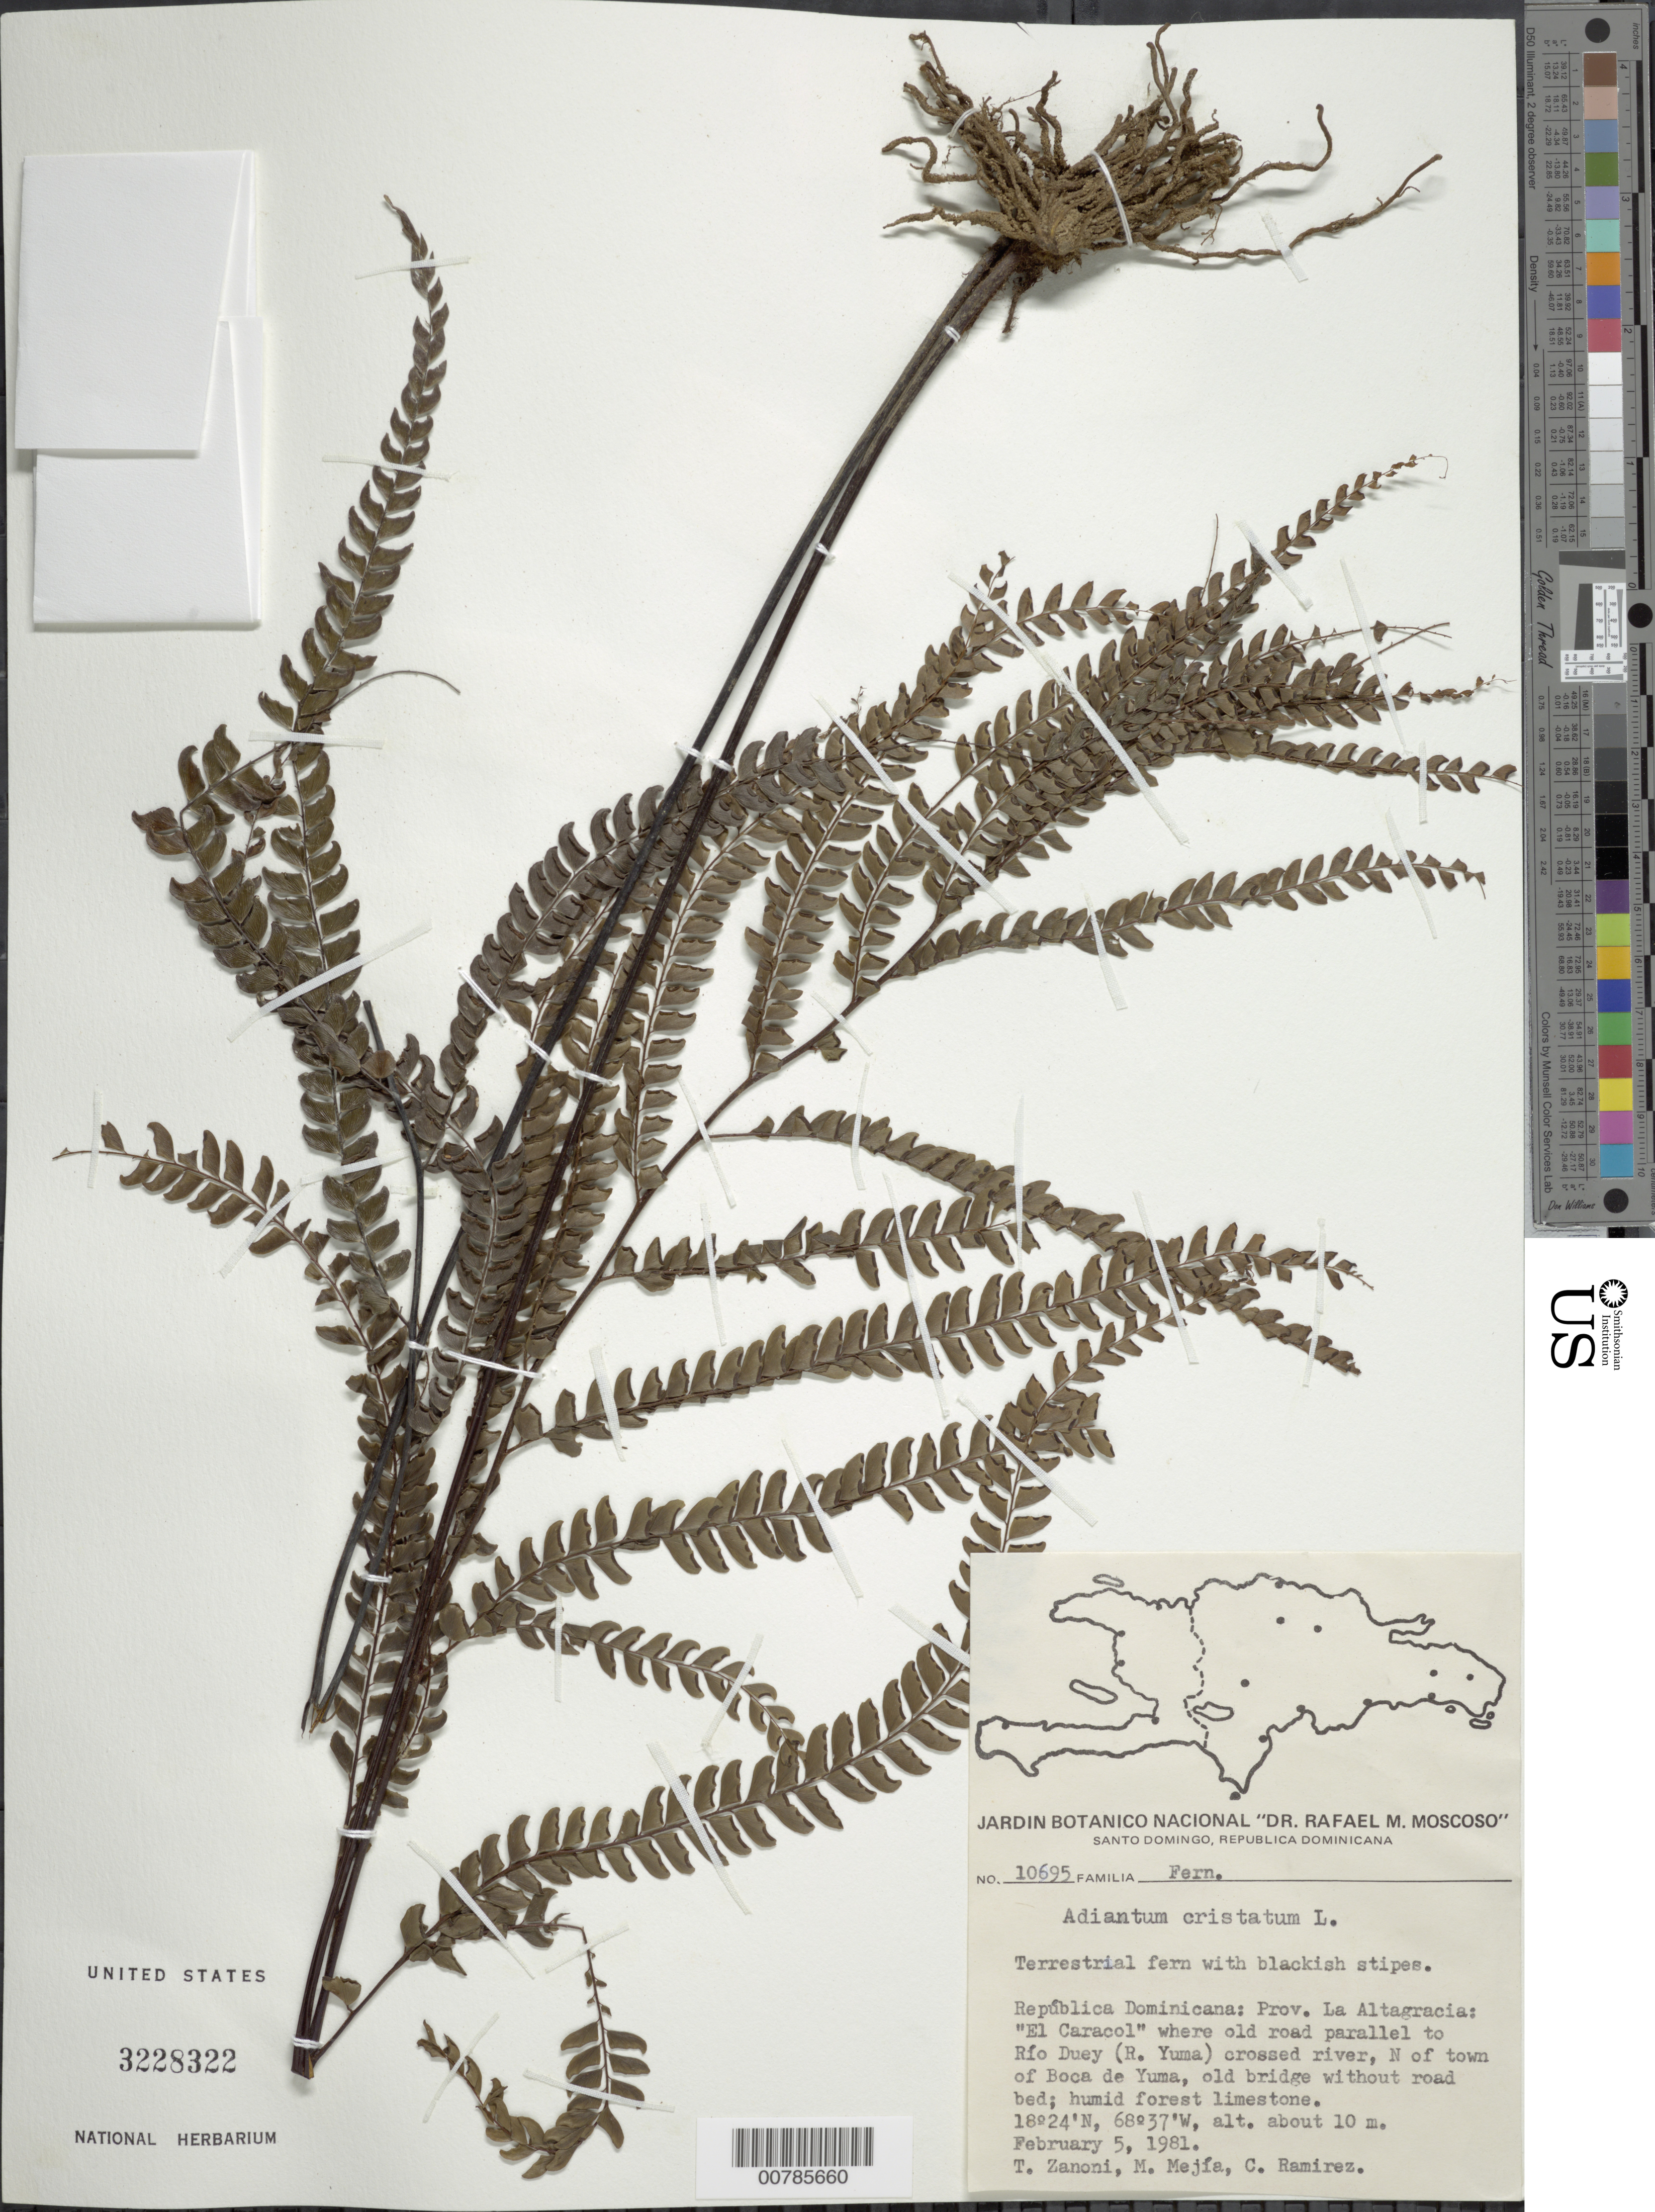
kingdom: Plantae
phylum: Tracheophyta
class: Polypodiopsida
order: Polypodiales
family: Pteridaceae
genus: Adiantum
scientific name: Adiantum pyramidale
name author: (L.) Willd.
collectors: T. A. Zanoni, M. Mejia & C. Ramirez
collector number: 10695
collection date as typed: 05 Feb 1981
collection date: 1981-02-05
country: Dominican Republic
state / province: La Altagracia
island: Hispaniola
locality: El Caracol, Río Duey (R. Yuma), N of town of Boca de Yuma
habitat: Humid forest limestone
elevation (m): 10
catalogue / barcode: US 3228322